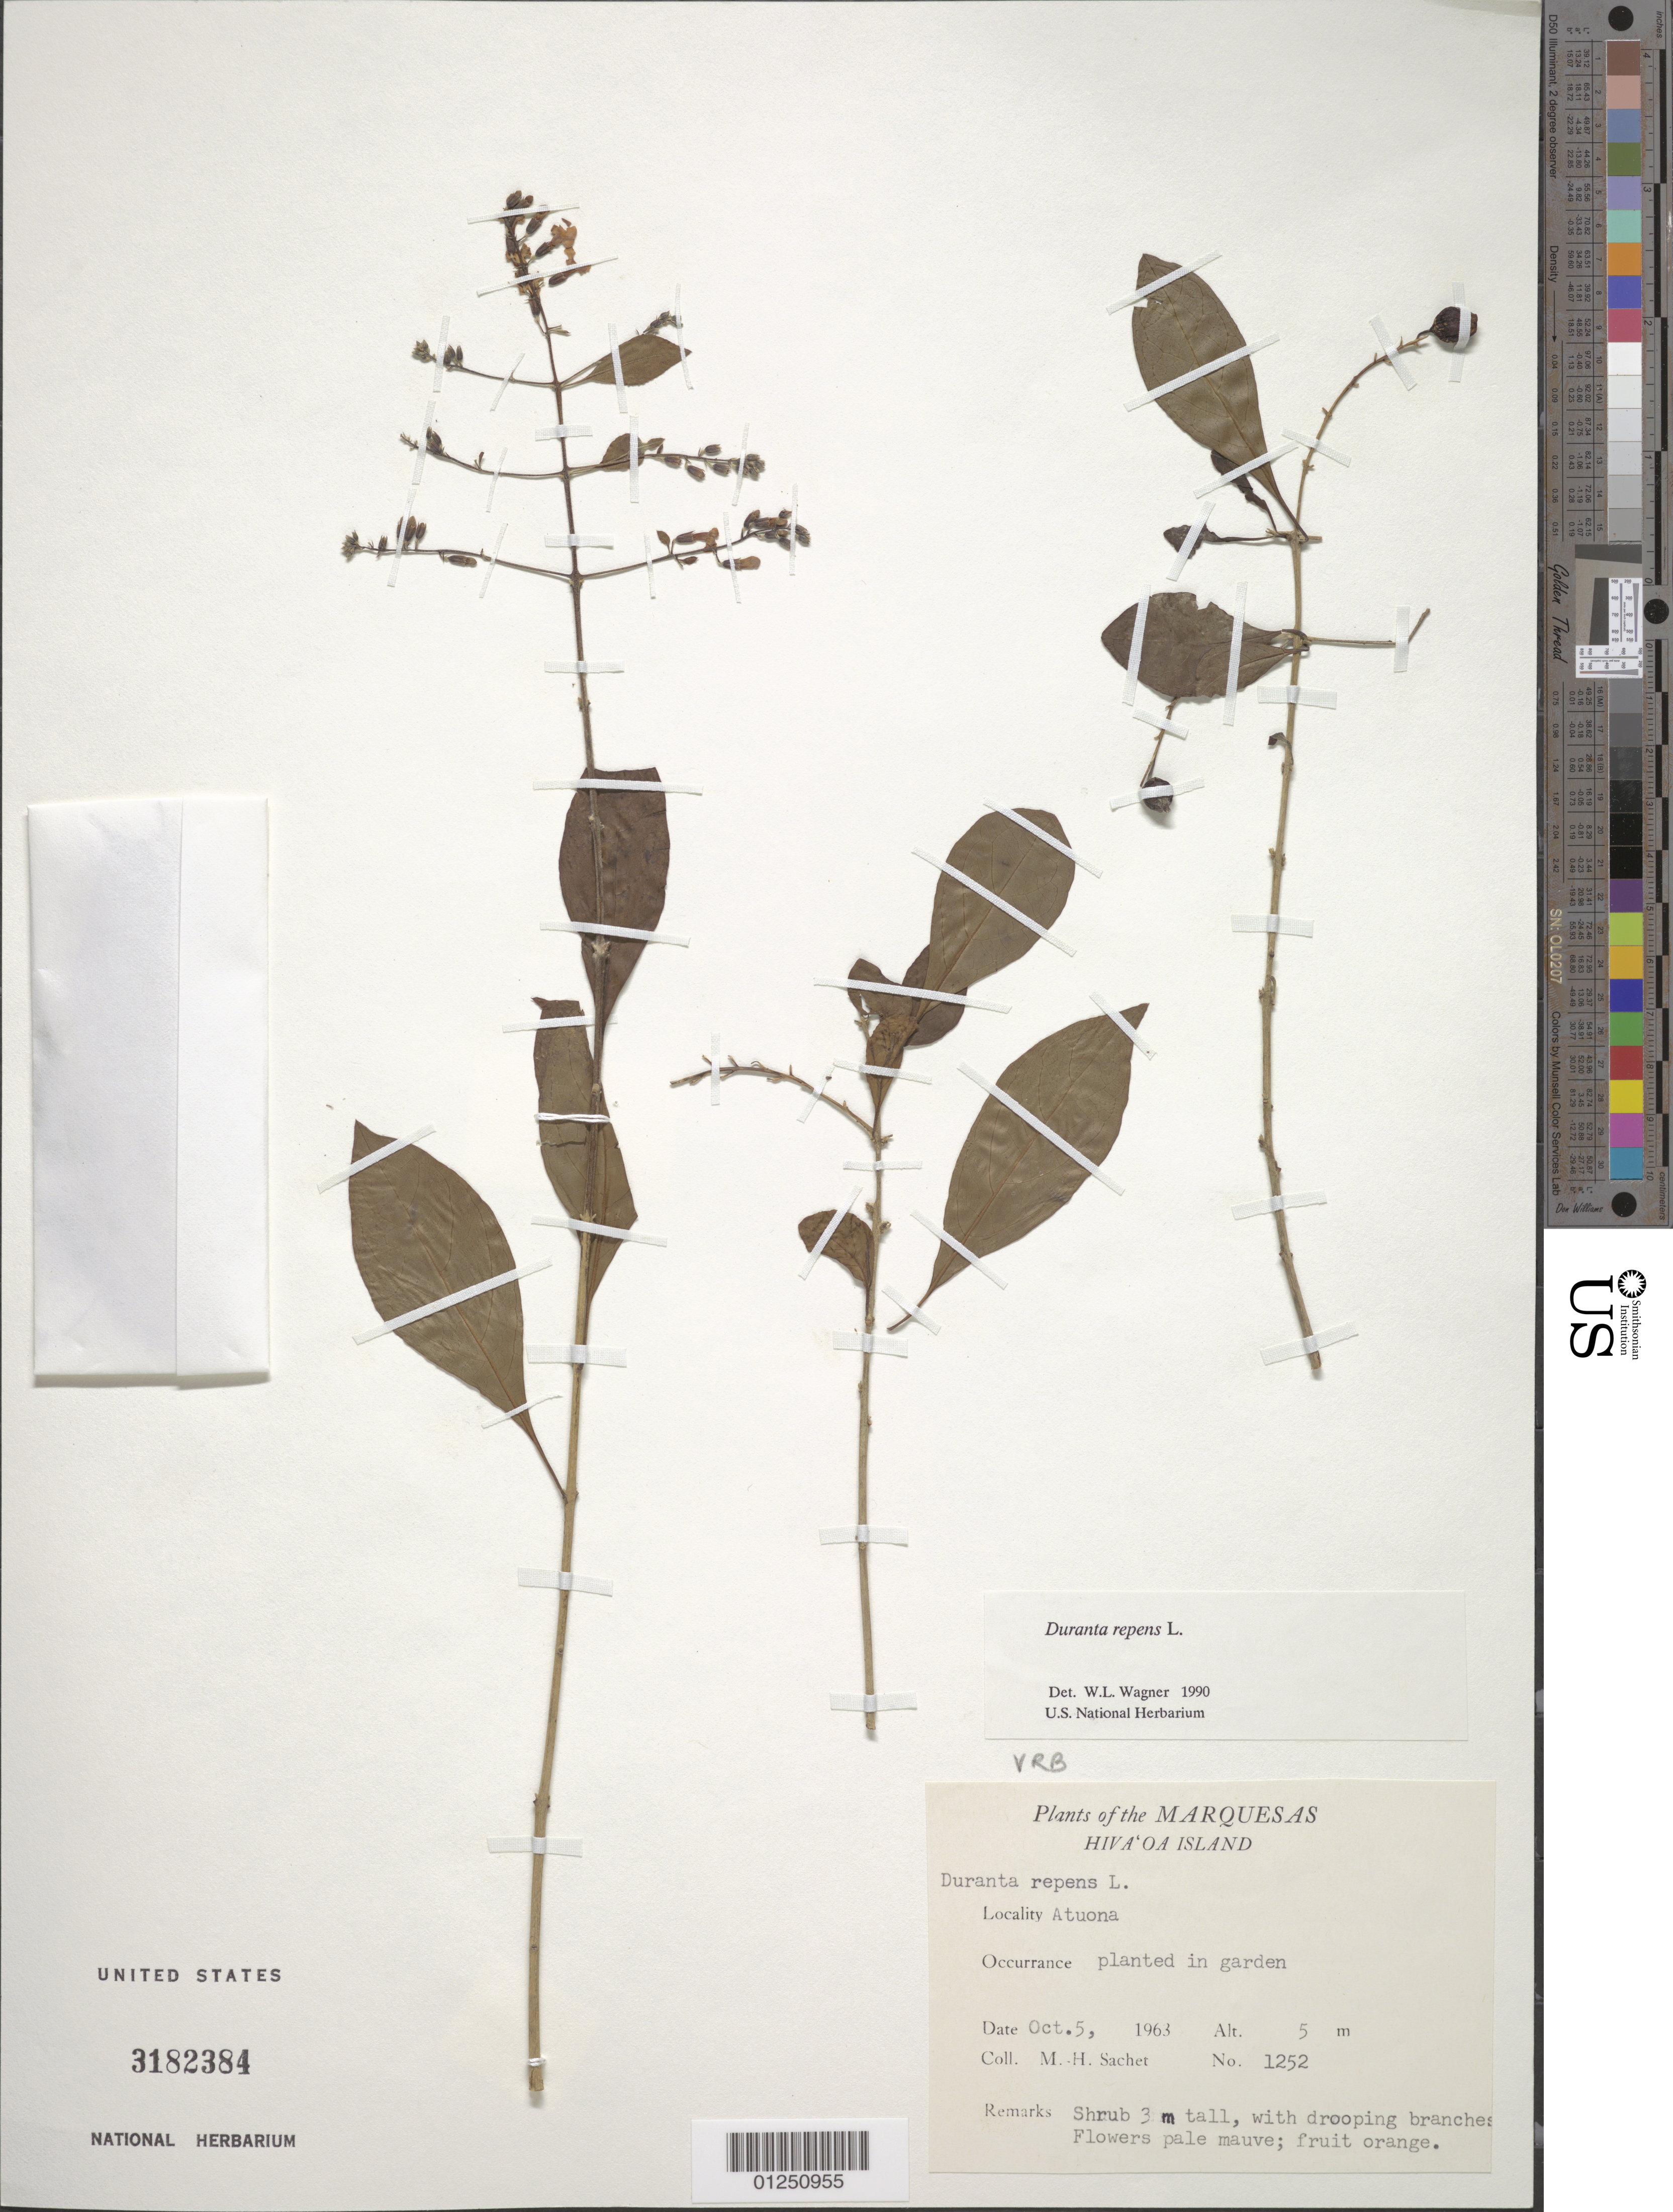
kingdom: Plantae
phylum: Tracheophyta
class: Magnoliopsida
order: Lamiales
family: Verbenaceae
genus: Duranta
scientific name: Duranta repens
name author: L.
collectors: M.-H. Sachet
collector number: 1252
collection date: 1963-10-05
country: French Polynesia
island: Hiva Oa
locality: Atuona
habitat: planted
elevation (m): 5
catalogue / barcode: US 3182384